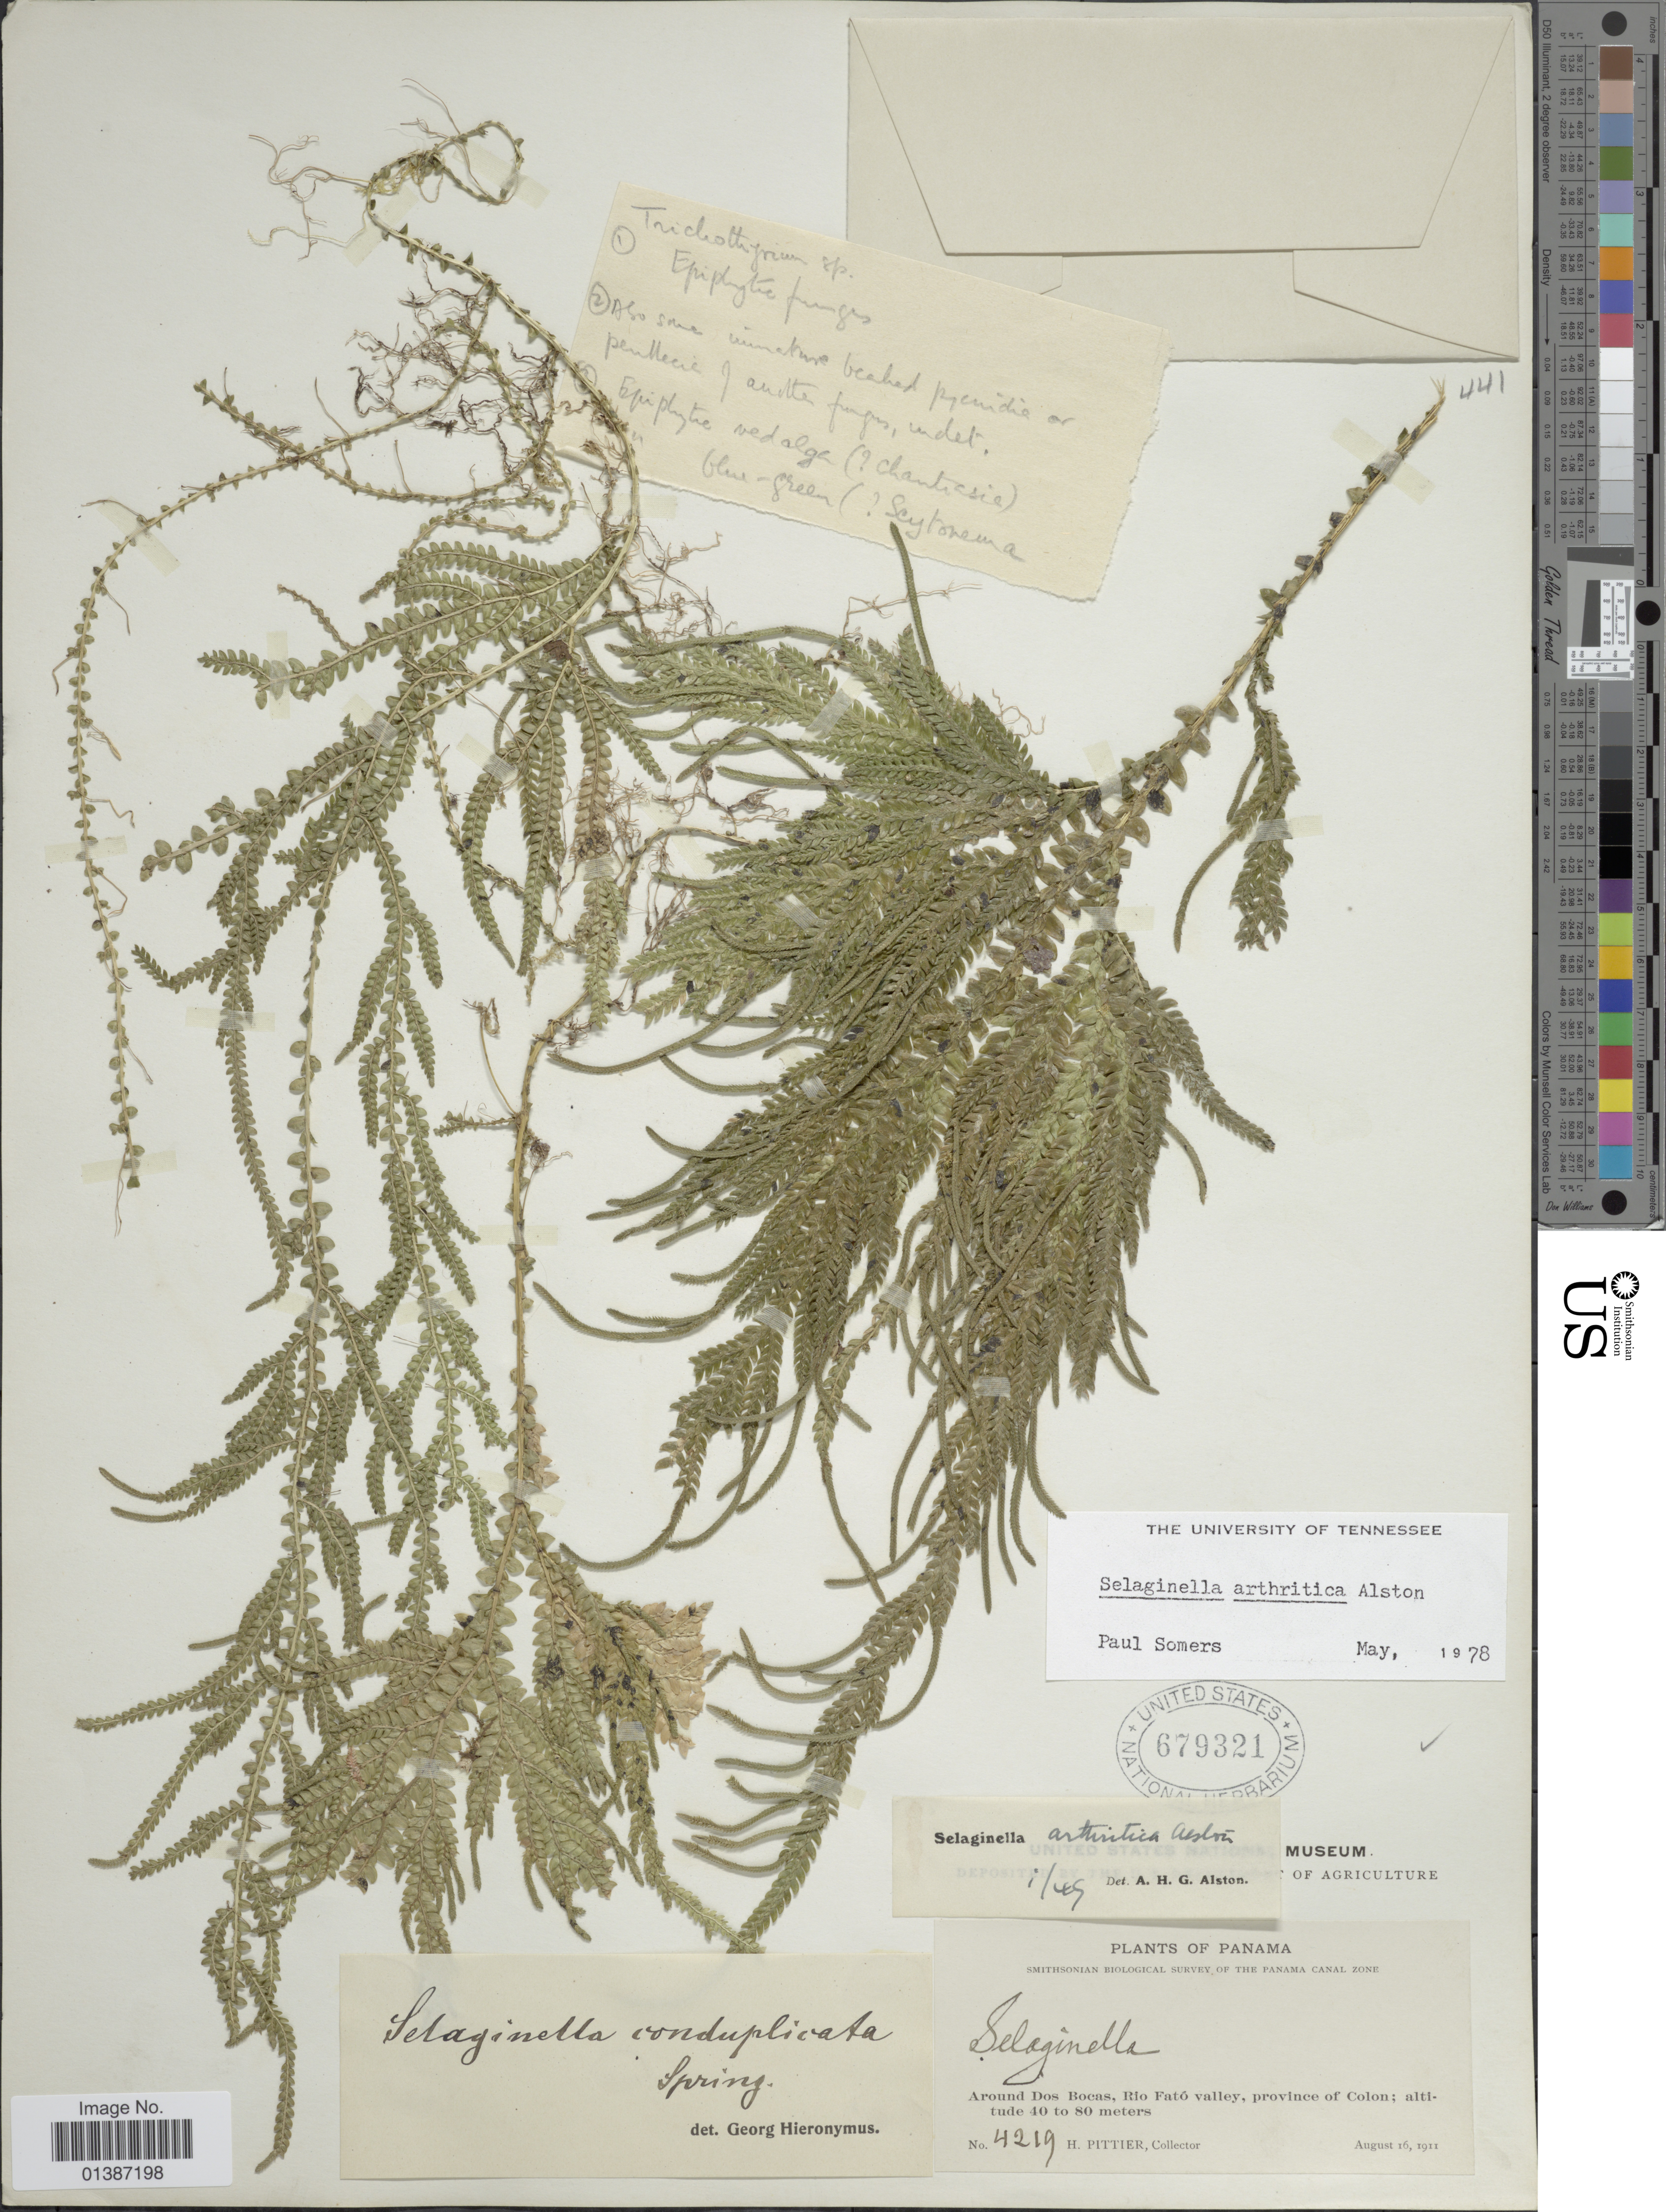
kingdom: Plantae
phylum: Tracheophyta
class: Lycopodiopsida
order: Selaginellales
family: Selaginellaceae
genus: Selaginella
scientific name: Selaginella arthritica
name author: Alston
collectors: H. F. Pittier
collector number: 4219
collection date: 1911-08-16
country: Panama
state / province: Colón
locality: Around Dos Bocas, Rio Fató valley, province of Colon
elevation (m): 40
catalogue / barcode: US 679321